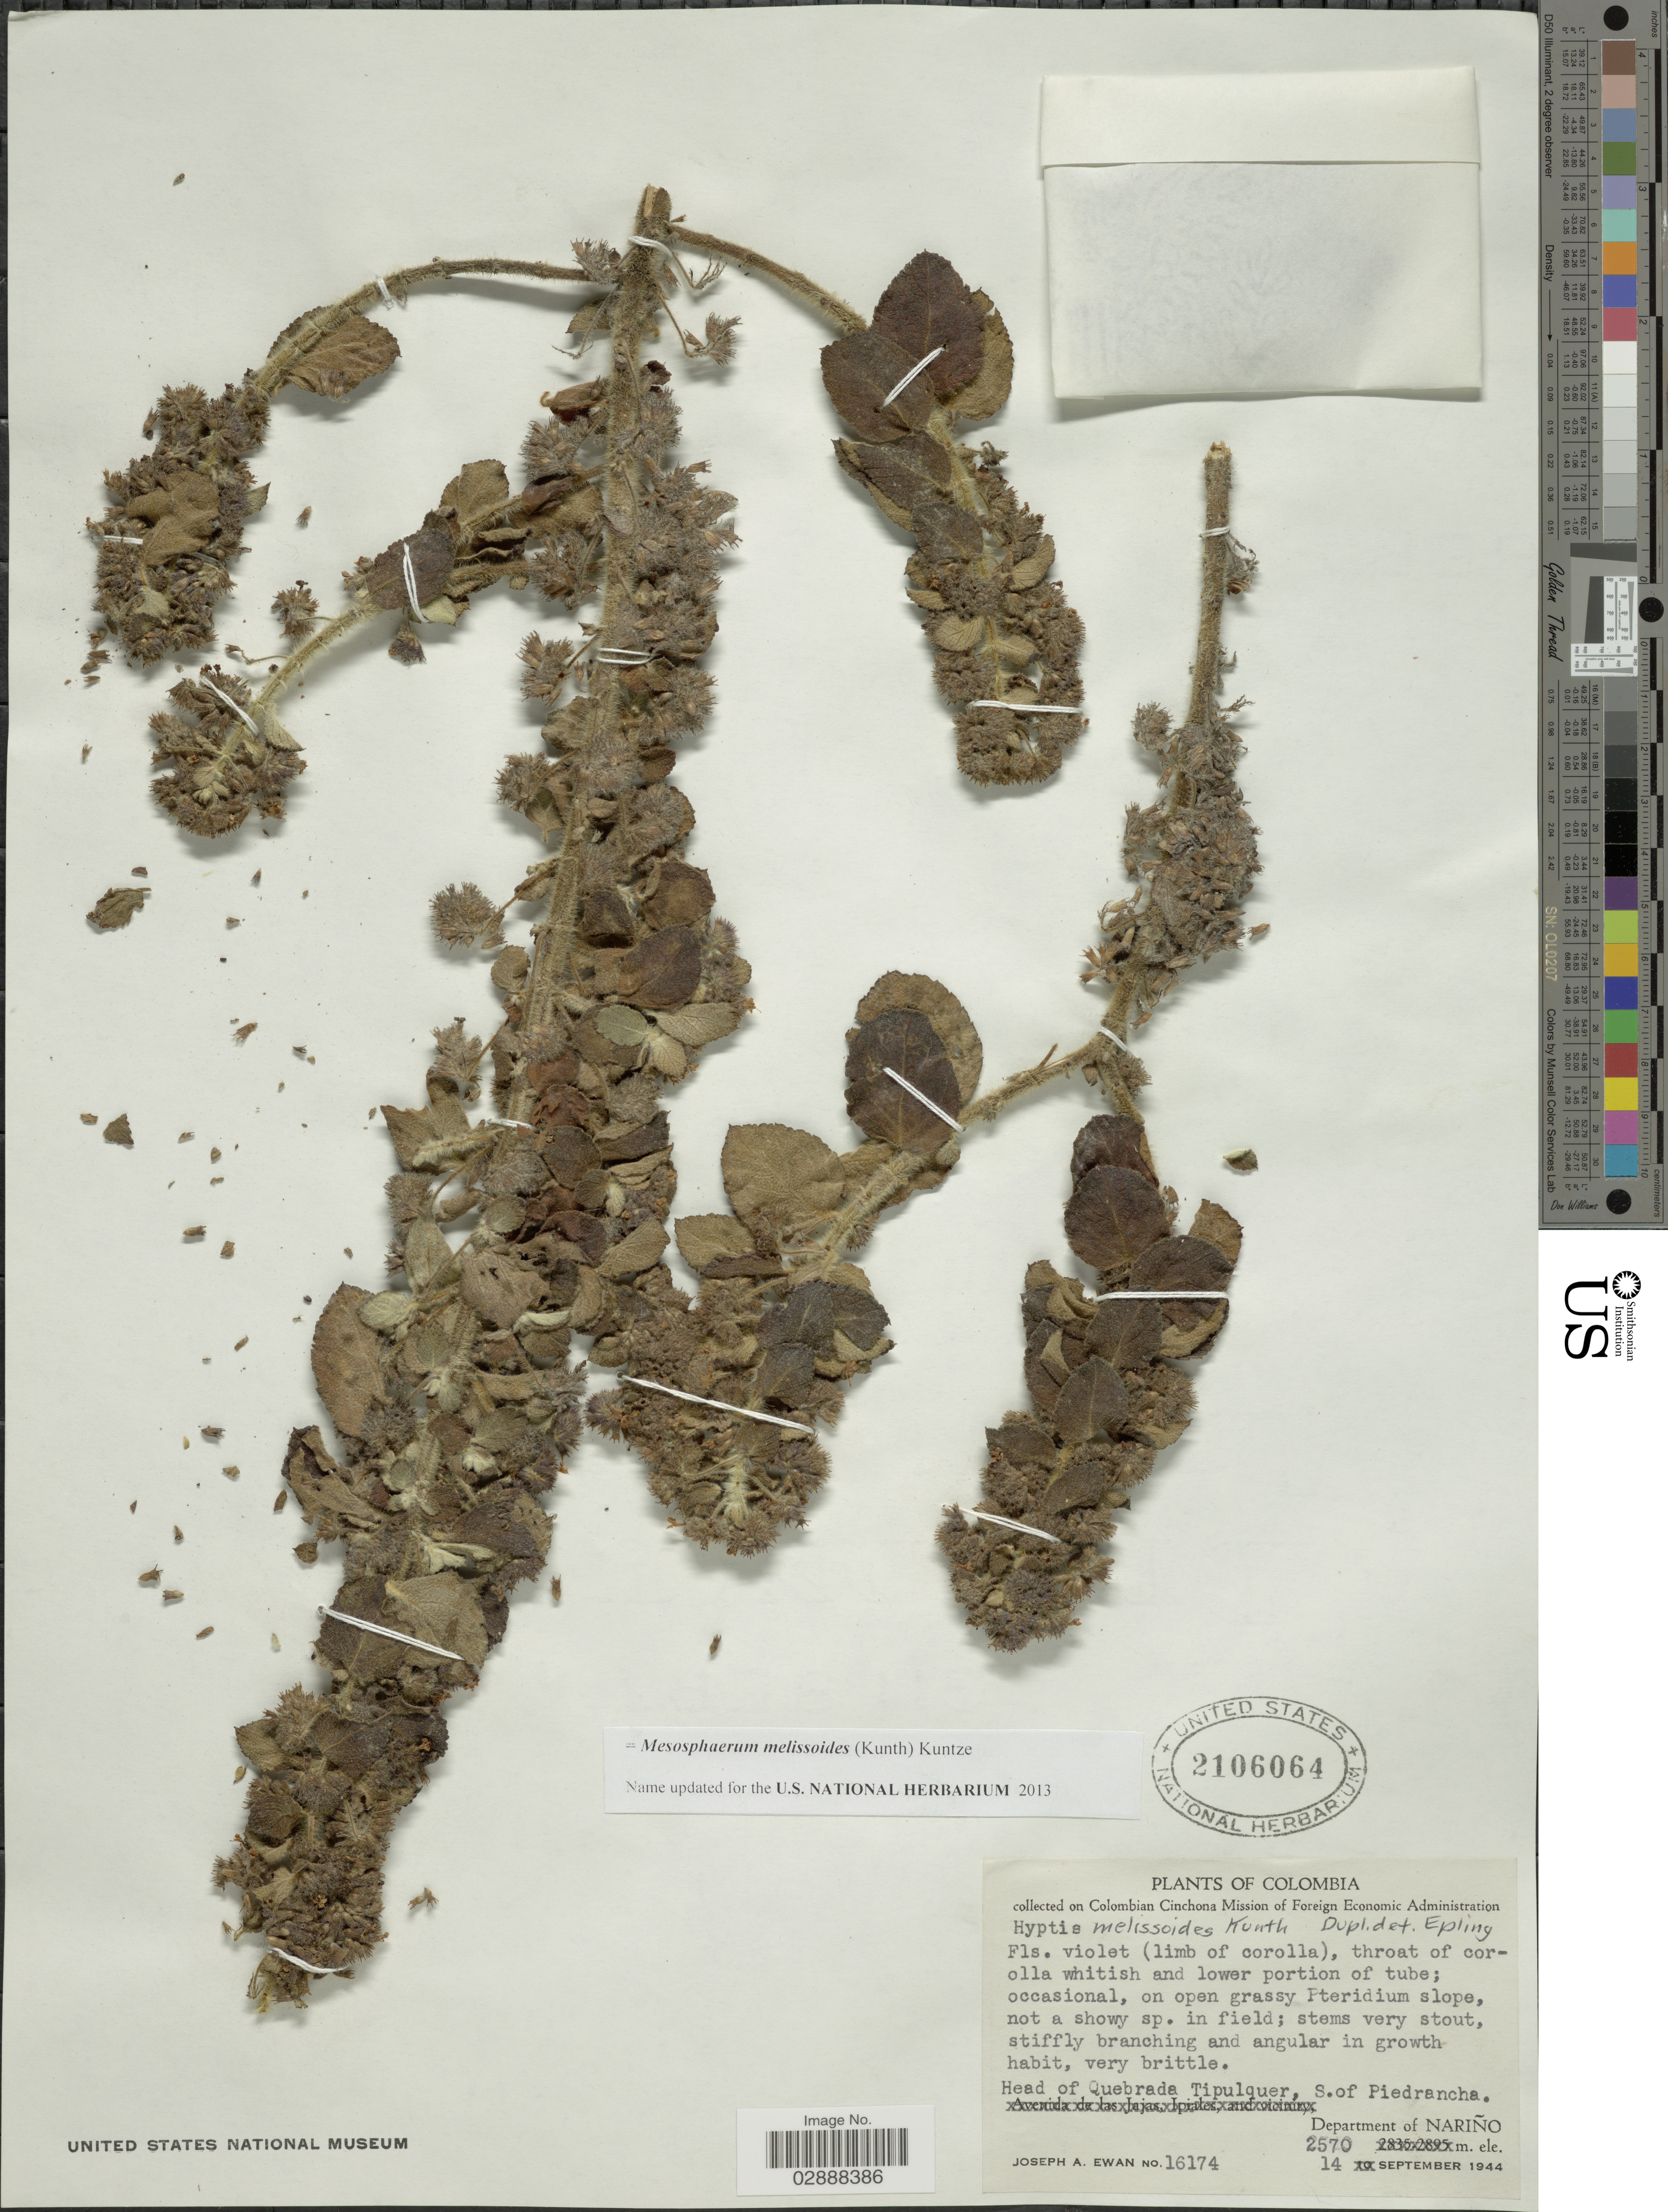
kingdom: Plantae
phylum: Tracheophyta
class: Magnoliopsida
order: Lamiales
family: Lamiaceae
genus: Mesosphaerum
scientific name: Mesosphaerum melissoides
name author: (Kunth) Kunth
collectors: J. A. Ewan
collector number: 16174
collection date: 1944-09-14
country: Colombia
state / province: Nariño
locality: Head of Quebrada Tipulquer, S. of Piedrancha. Department of Nariño.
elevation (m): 2570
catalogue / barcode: US 2106064